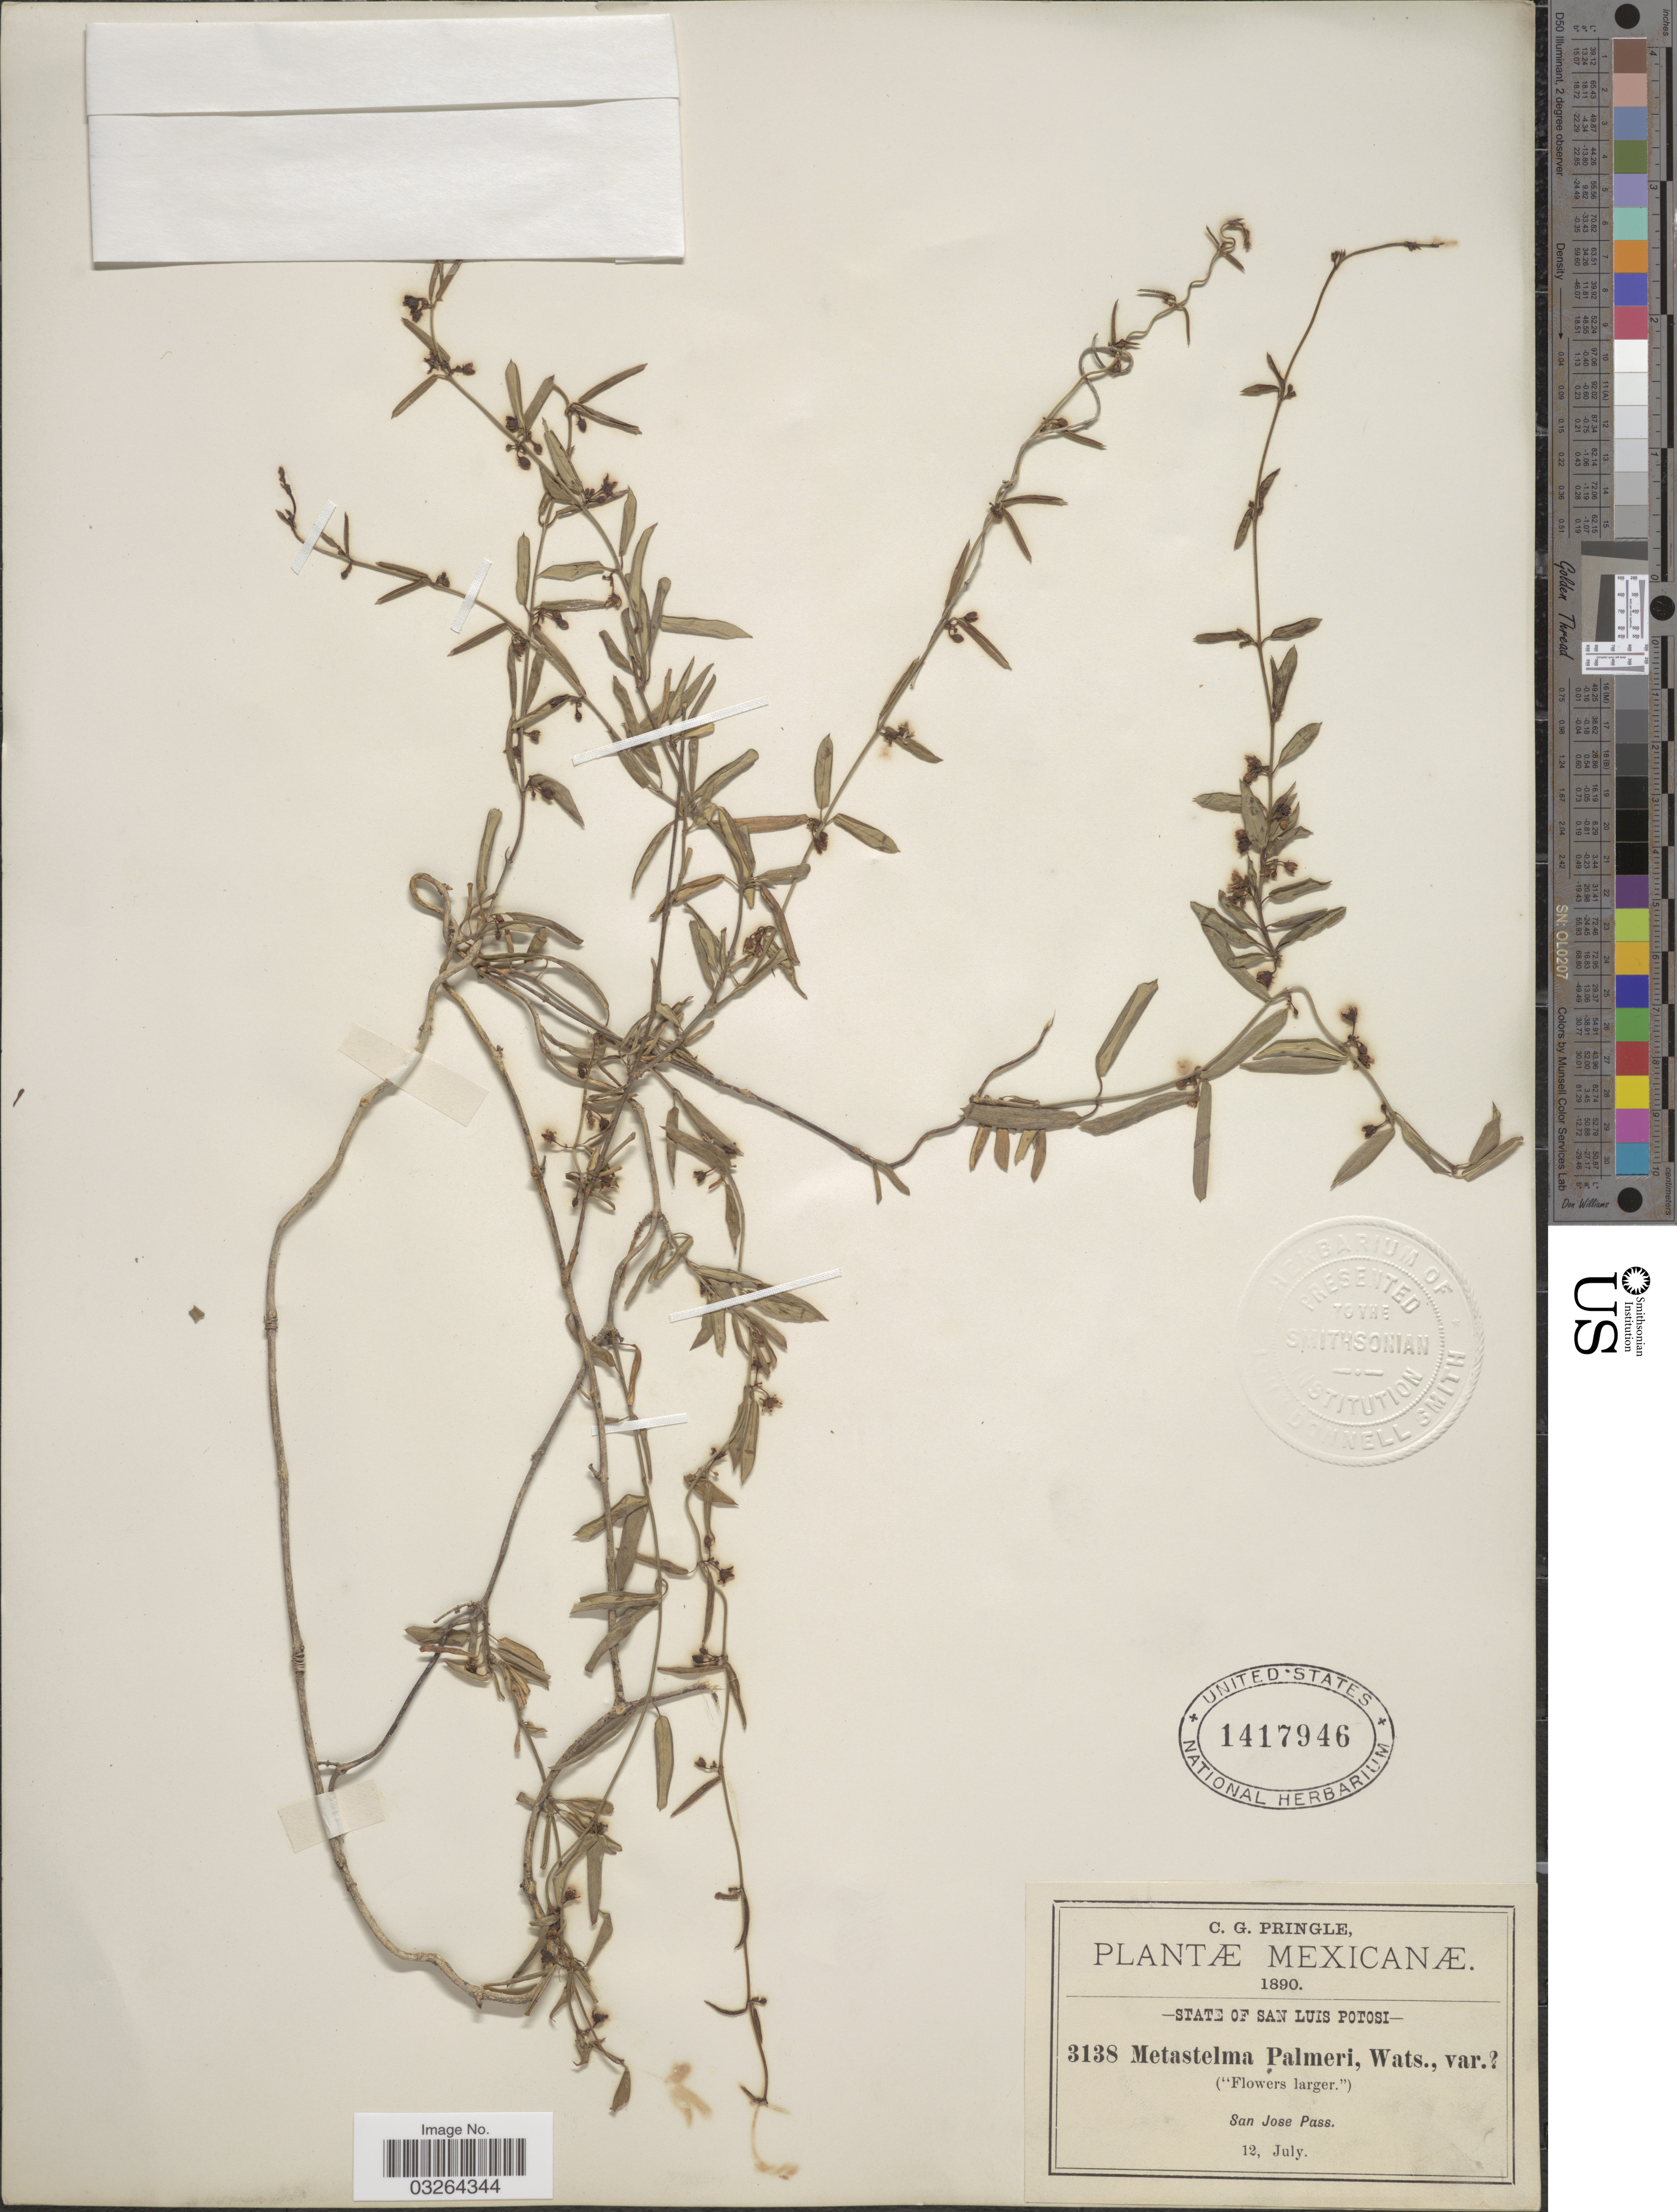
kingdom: Plantae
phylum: Tracheophyta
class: Magnoliopsida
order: Gentianales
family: Apocynaceae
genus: Cynanchum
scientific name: Cynanchum watsonianum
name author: Woodson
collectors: C. G. Pringle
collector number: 3138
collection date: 1890-07-12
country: Mexico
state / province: San Luis Potosí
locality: San Jose Pass.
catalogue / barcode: US 1417946